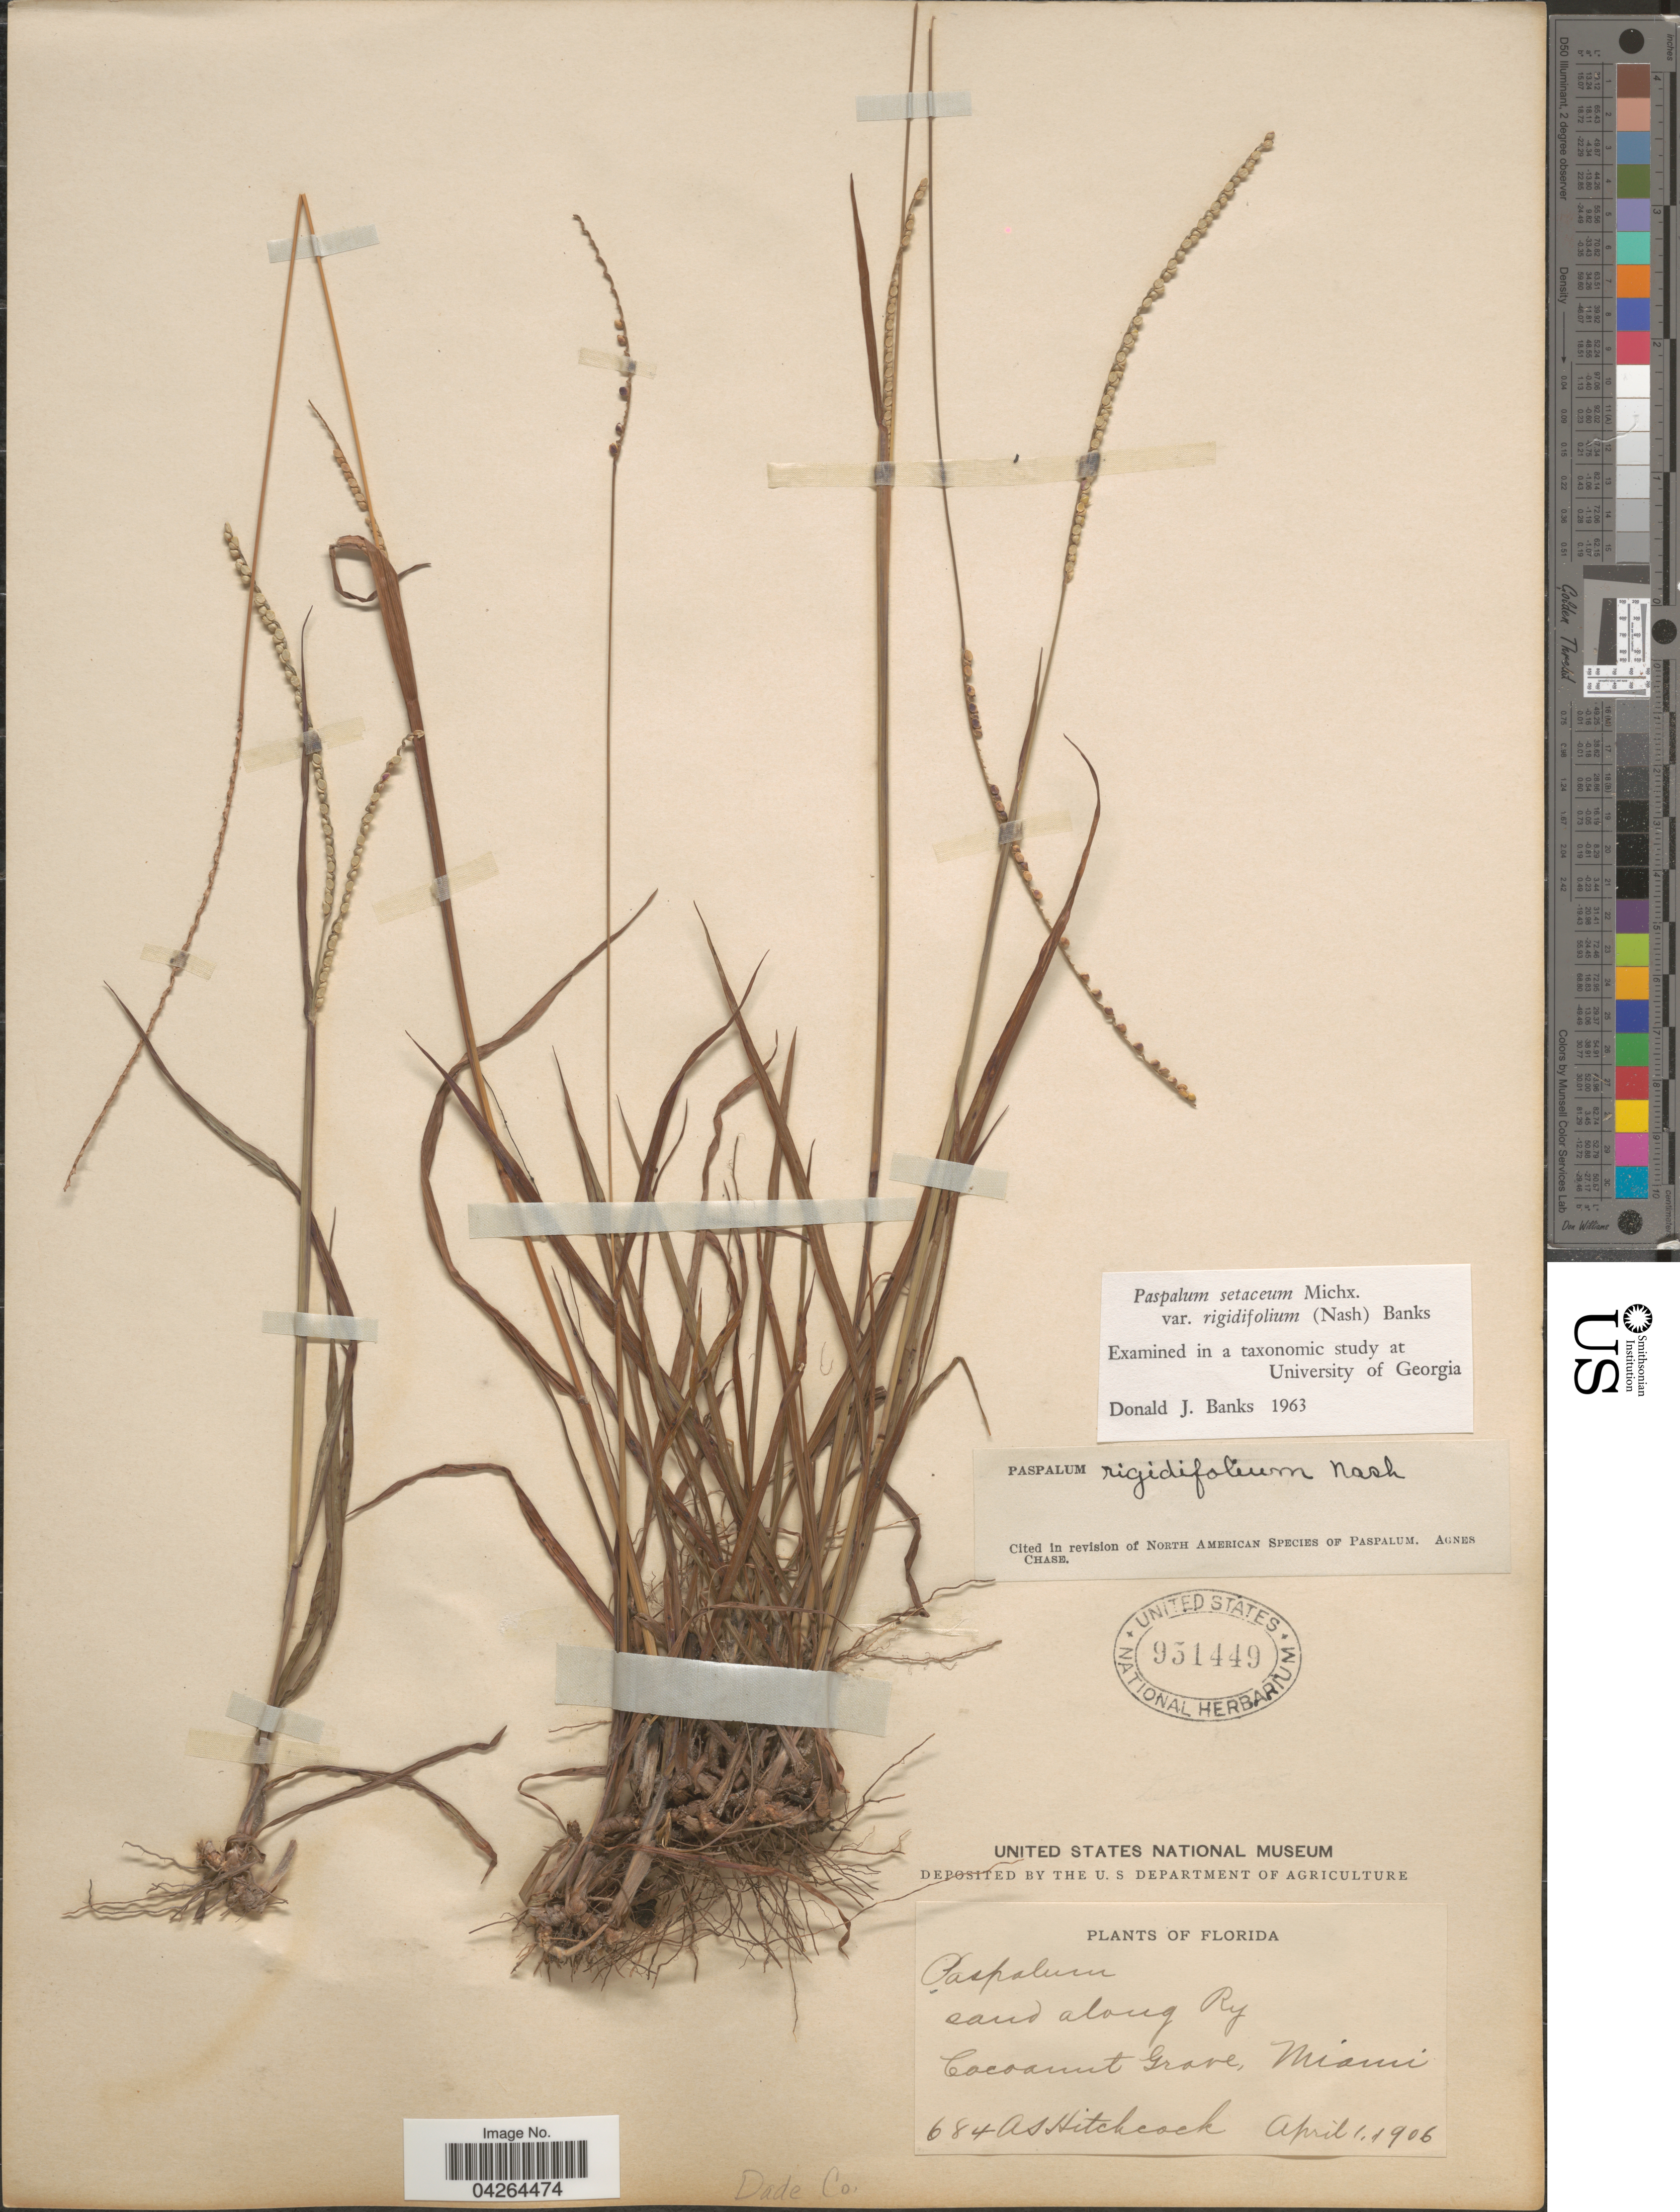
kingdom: Plantae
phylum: Tracheophyta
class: Liliopsida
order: Poales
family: Poaceae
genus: Paspalum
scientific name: Paspalum setaceum var. rigidifolium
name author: (Nash) D.J. Banks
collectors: A. S. Hitchcock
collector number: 684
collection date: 1906-04-01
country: United States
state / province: Florida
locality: Sand along Ry Cocoanut Grove, Miami. Dade Co.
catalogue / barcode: US 951449